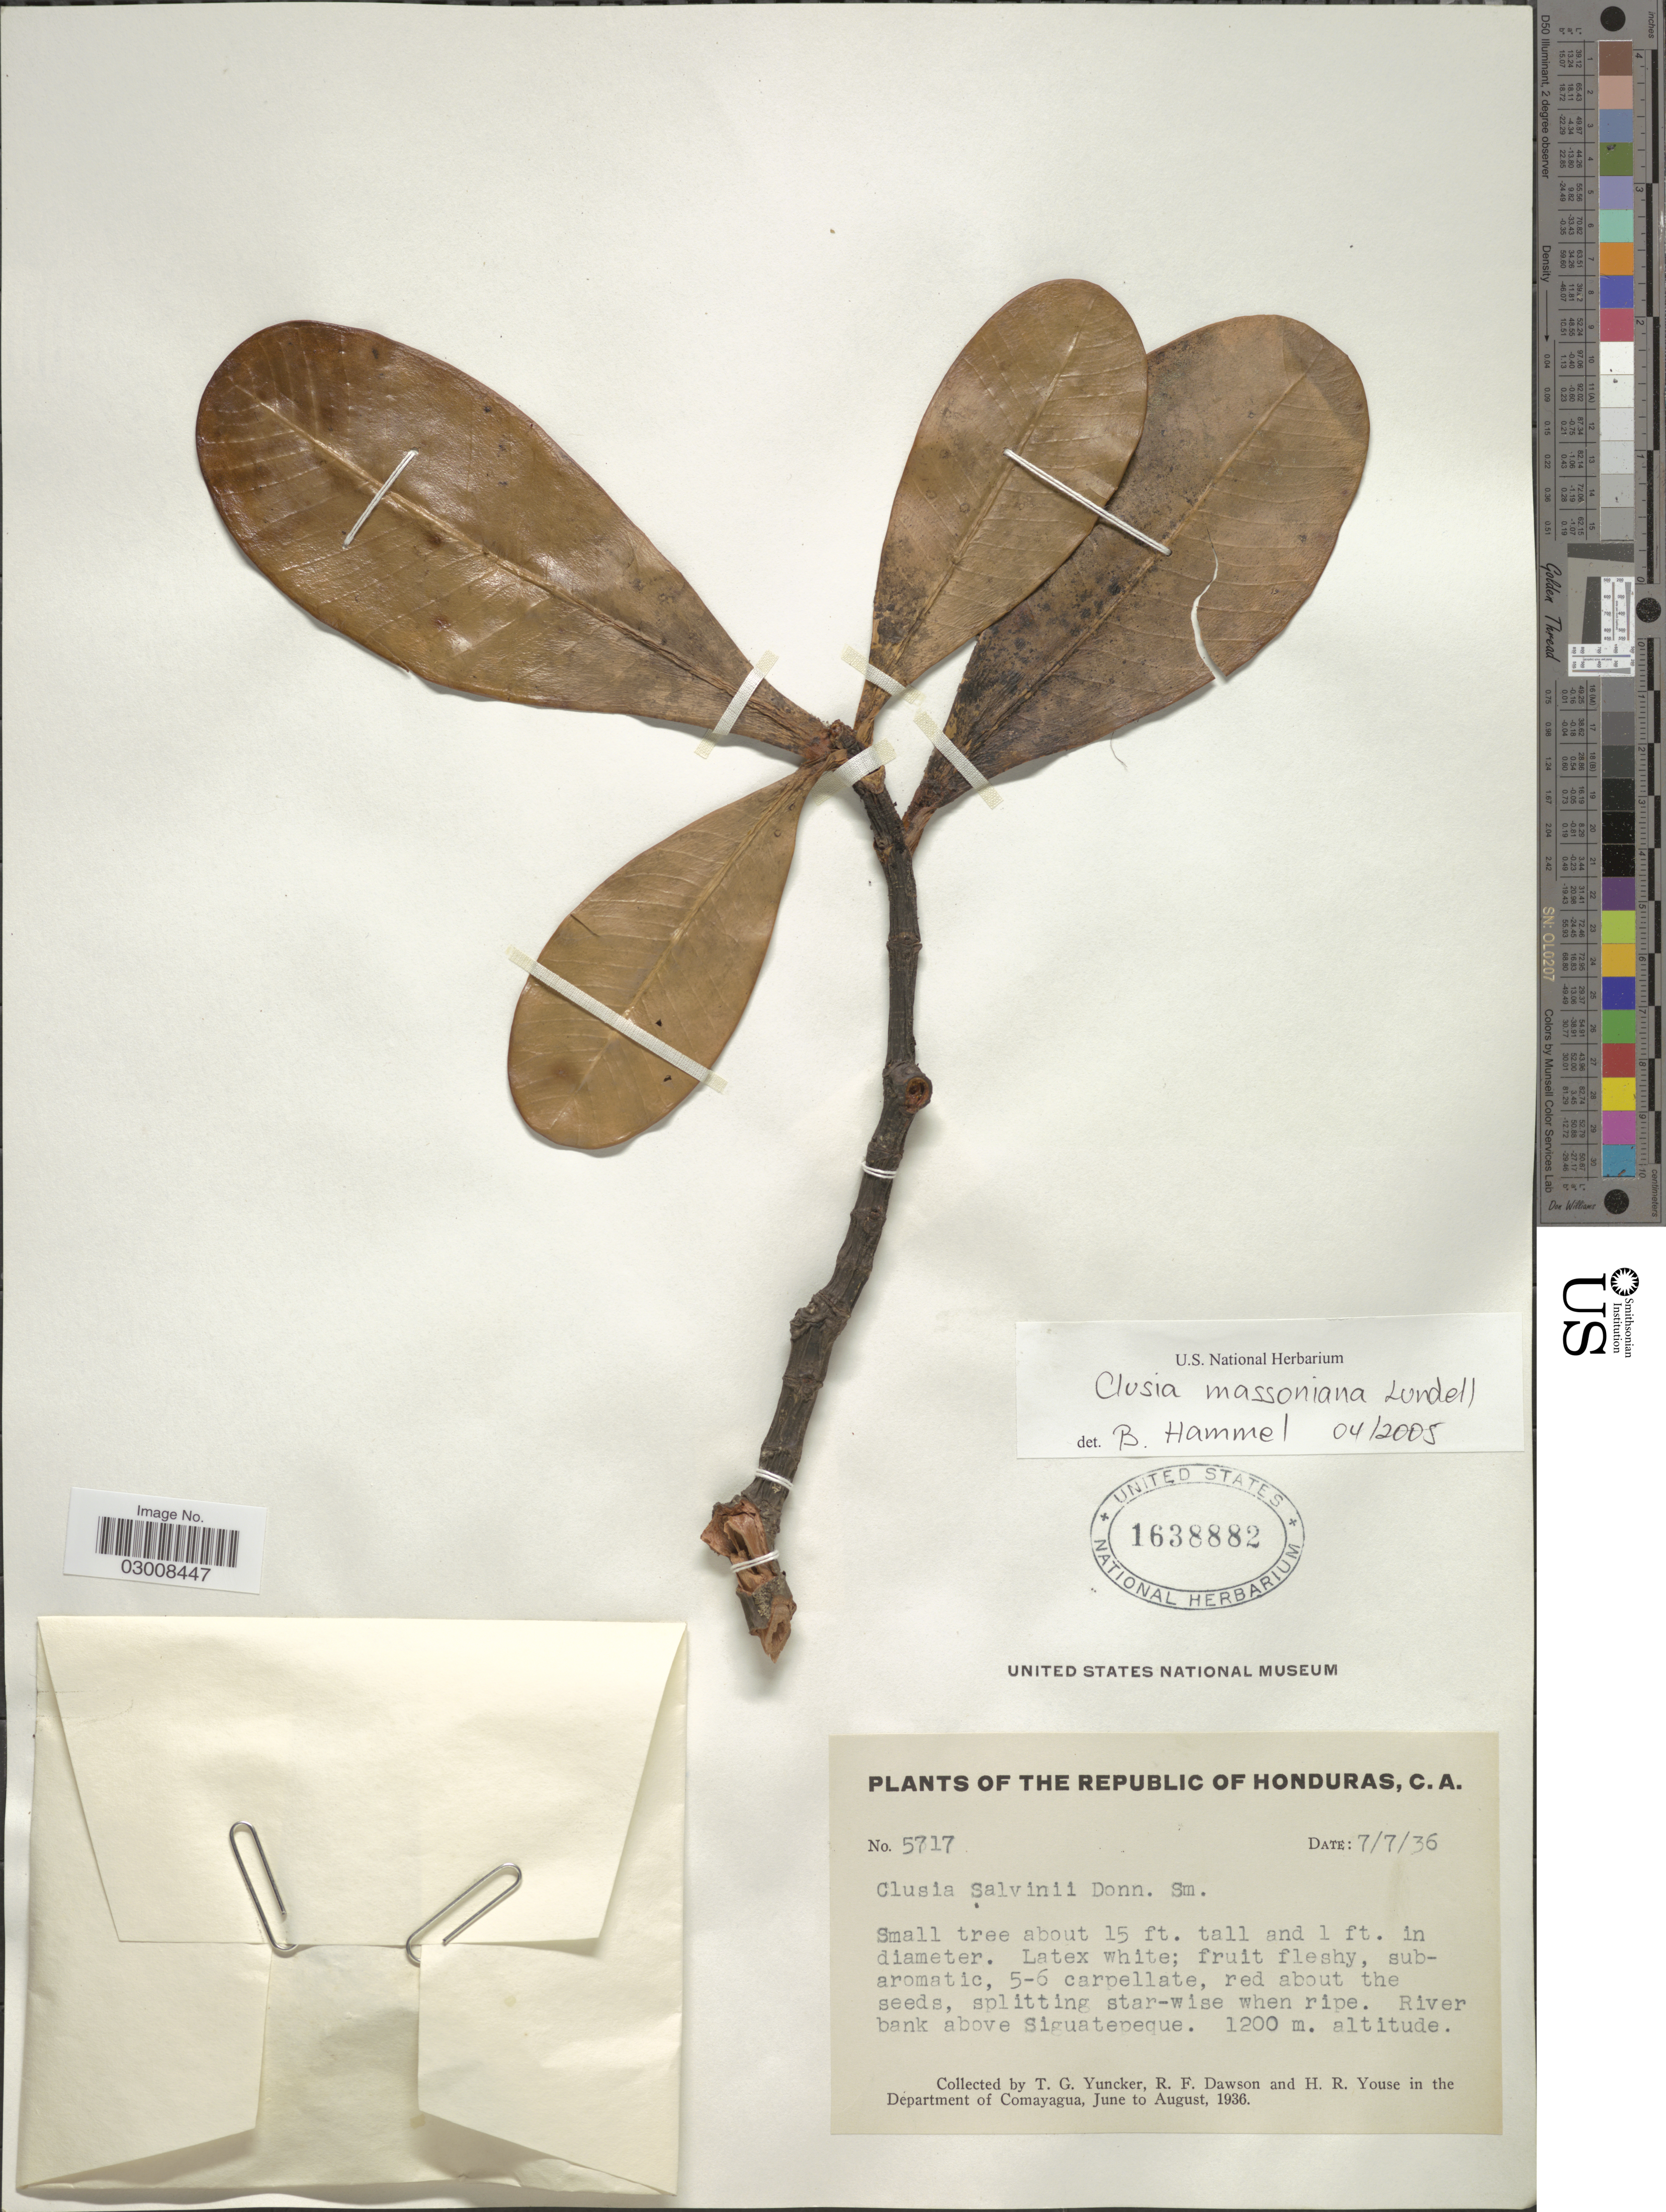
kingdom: Plantae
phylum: Tracheophyta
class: Magnoliopsida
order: Malpighiales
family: Clusiaceae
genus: Clusia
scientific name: Clusia massoniana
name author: Lundell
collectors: T. G. Yuncker, R. F. Dawson & H. Youse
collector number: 5717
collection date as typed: Transcribed d/m/y: 7/7/36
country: Honduras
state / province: Comayagua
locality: River bank above Siguatepeque, in the Department of Comayagua.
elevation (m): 1200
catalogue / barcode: US 1638882